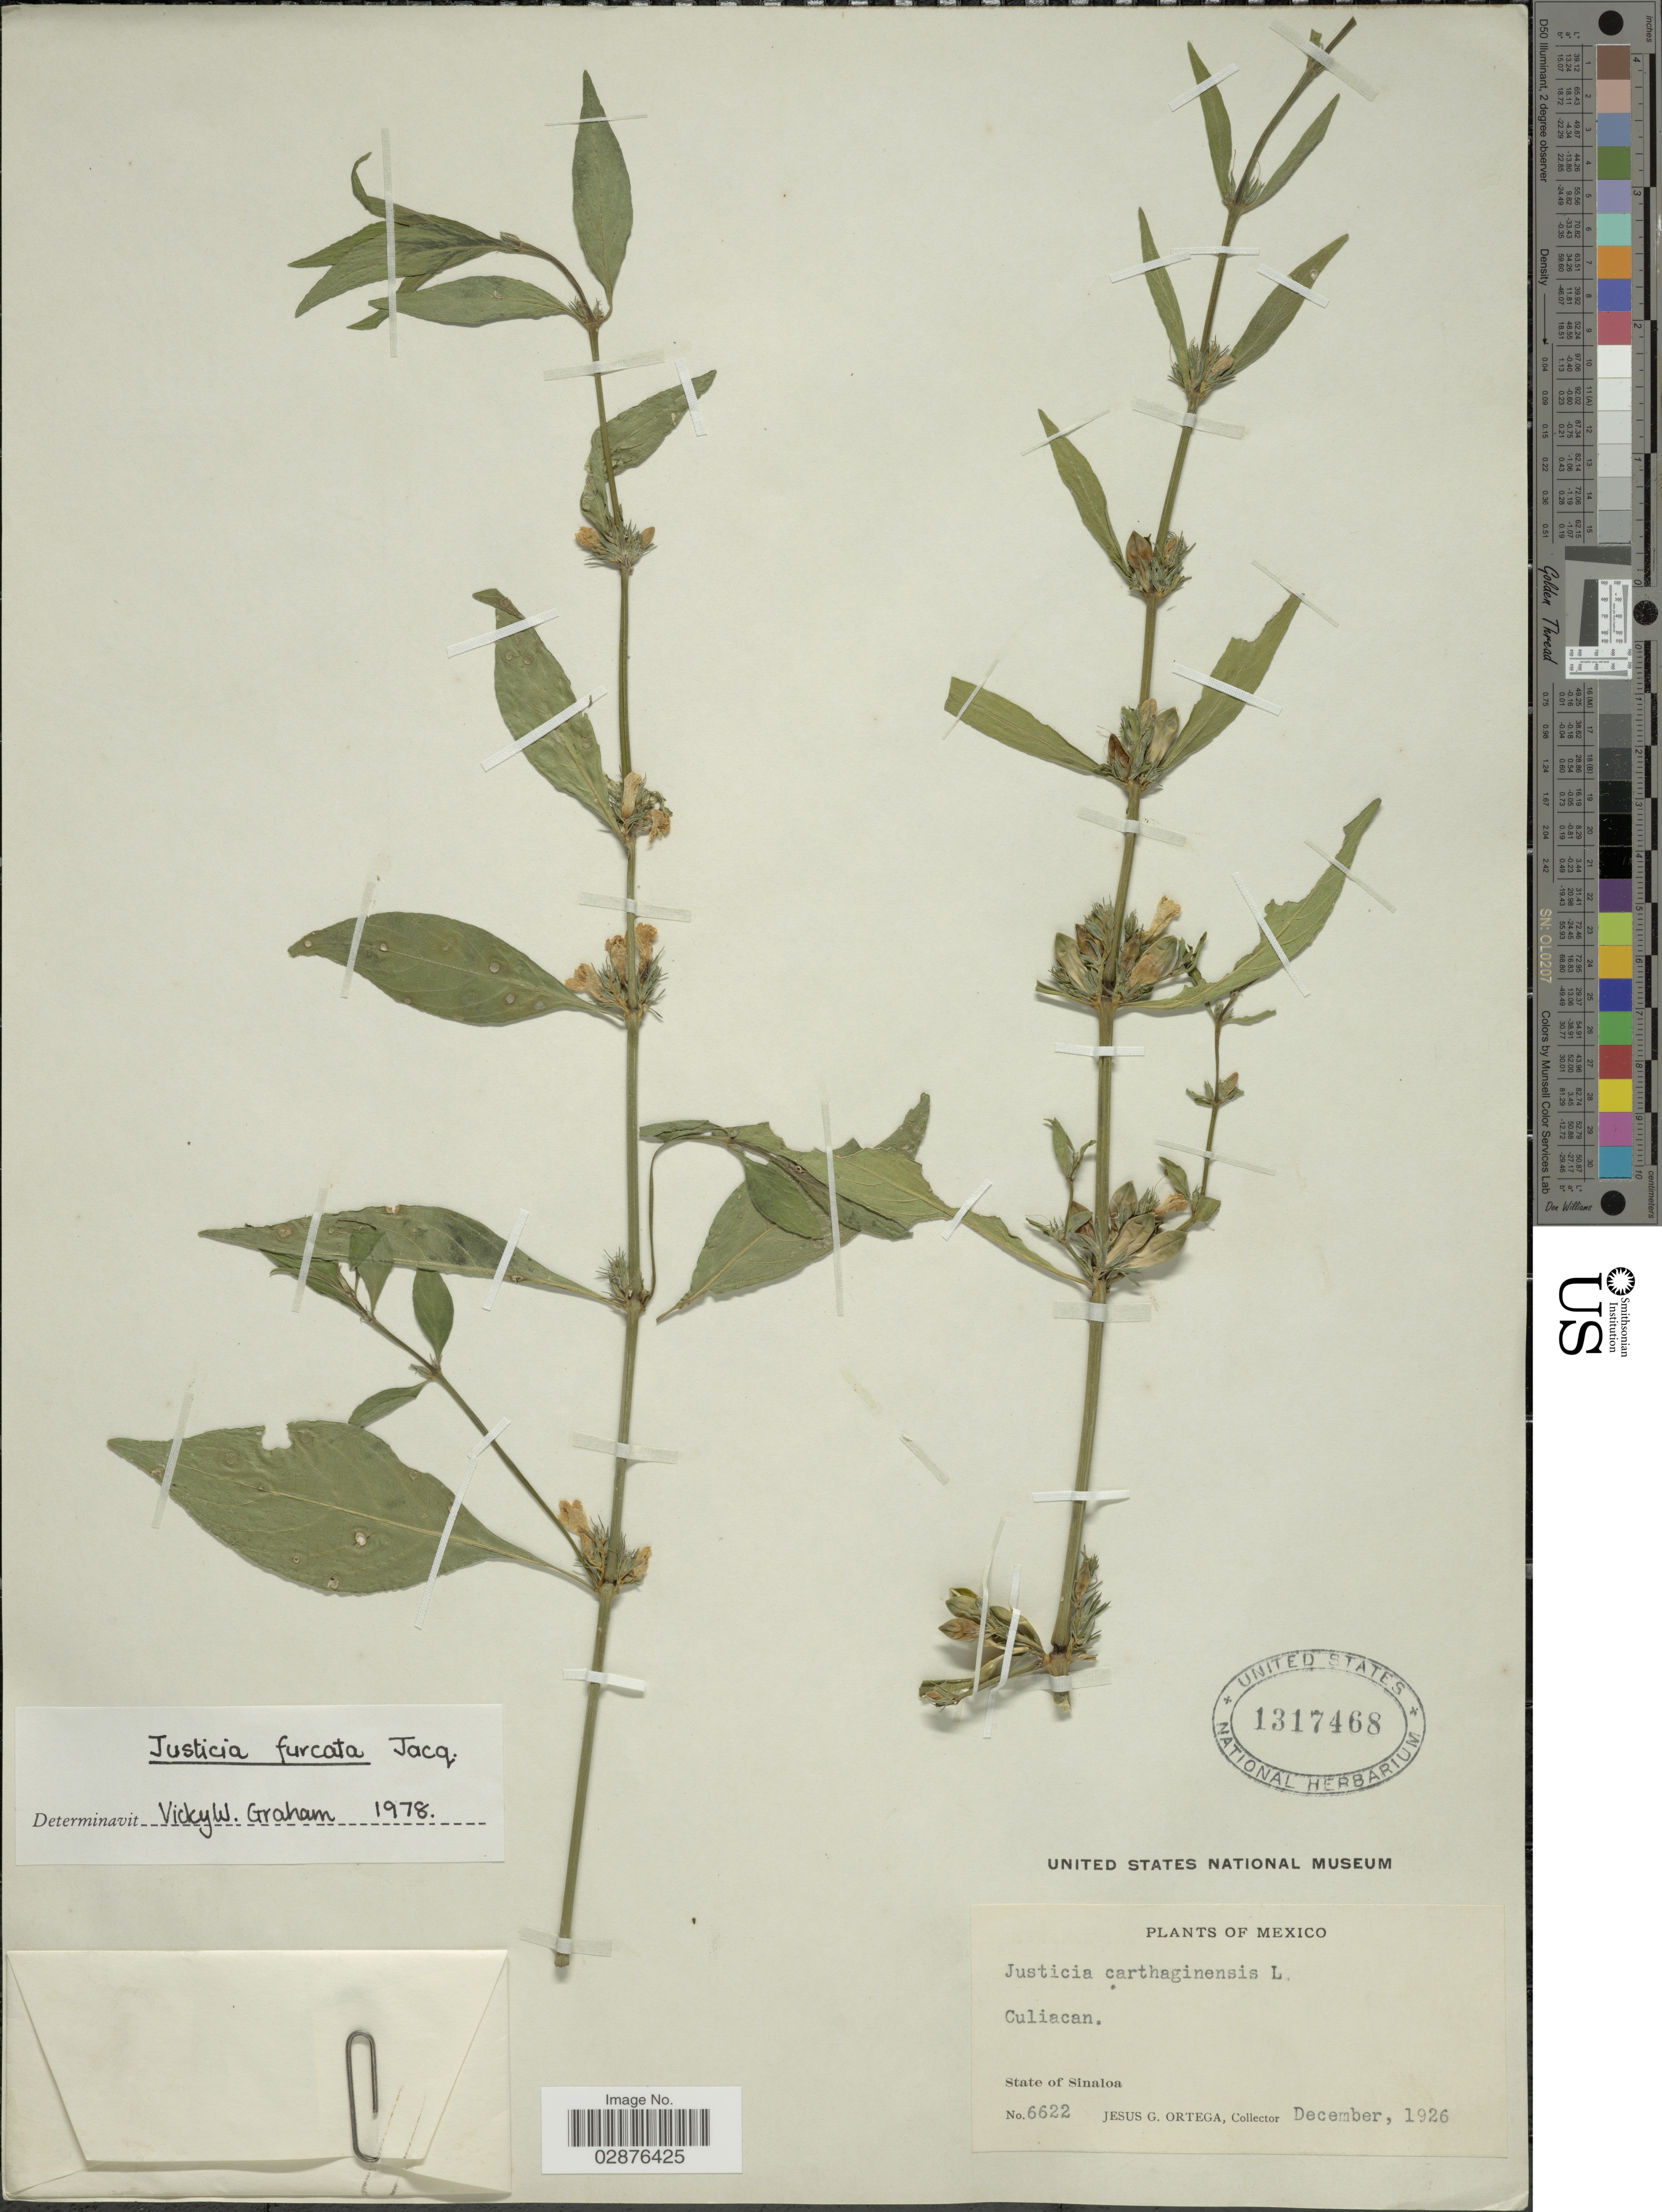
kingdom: Plantae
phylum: Tracheophyta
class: Magnoliopsida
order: Lamiales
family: Acanthaceae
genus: Justicia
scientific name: Justicia furcata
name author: Lam.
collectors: J. Ortega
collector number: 6622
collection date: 1926-12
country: Mexico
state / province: Sinaloa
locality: Culiacan.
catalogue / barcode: US 1317468